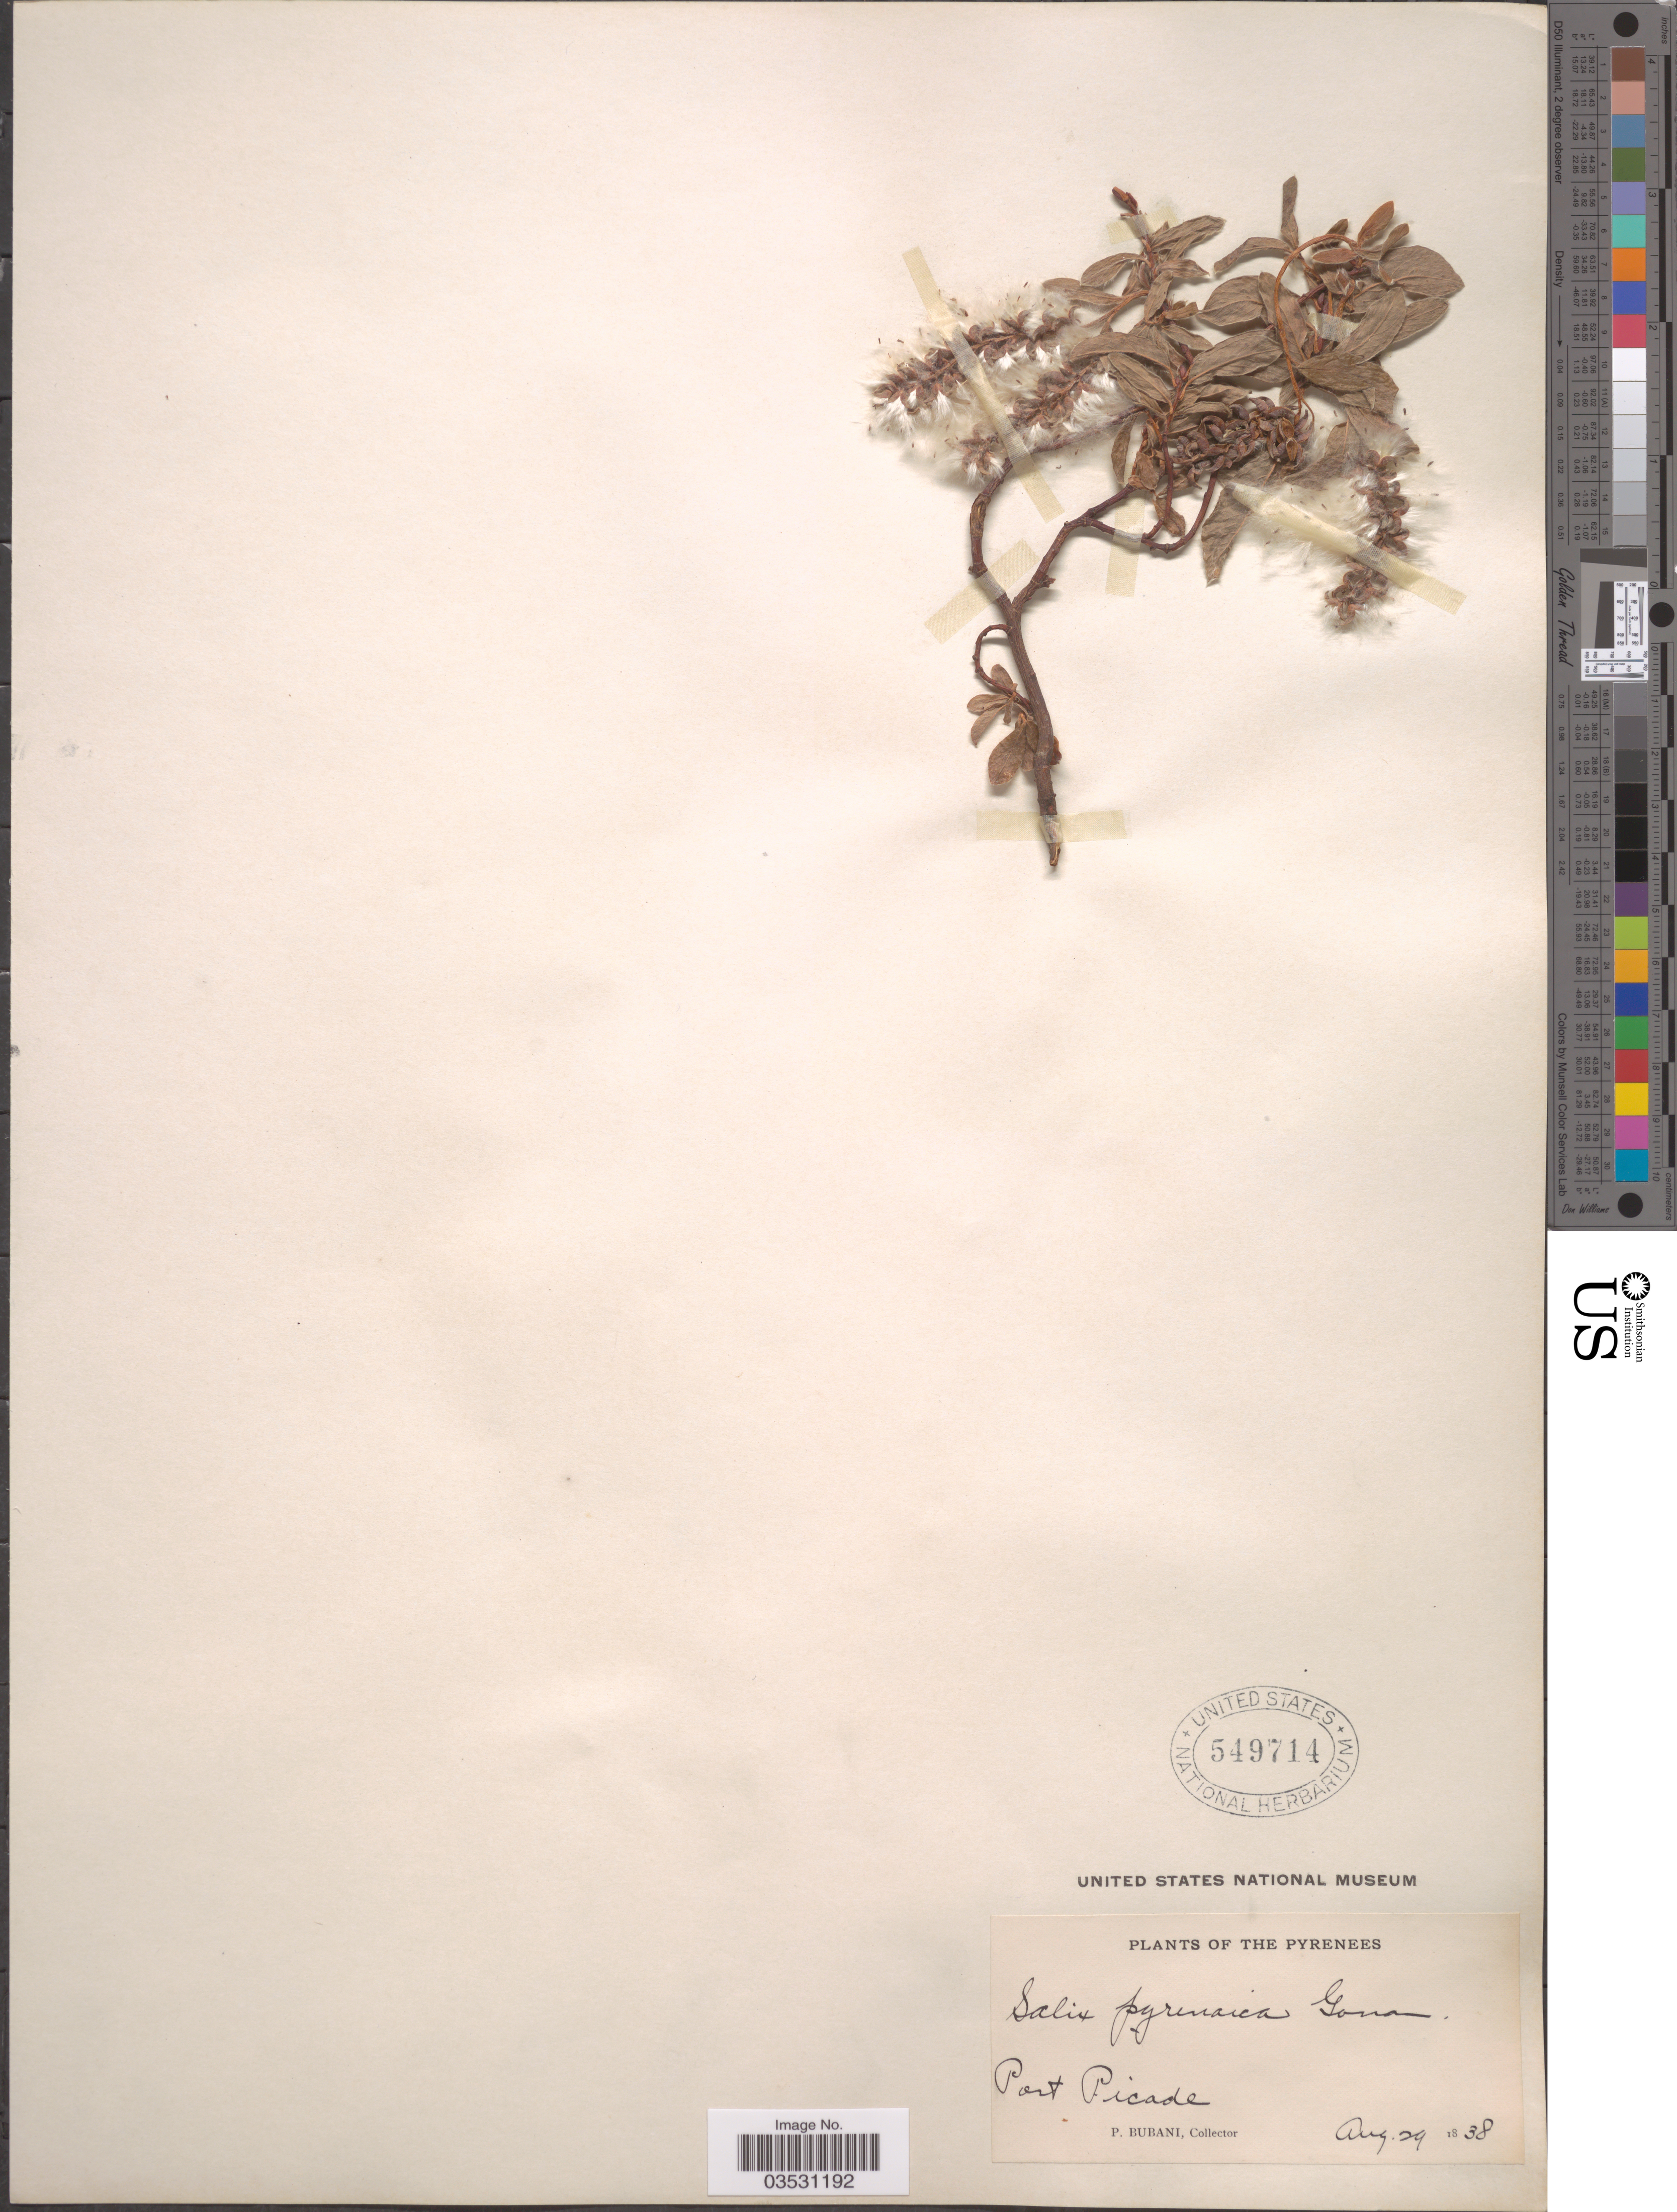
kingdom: Plantae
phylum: Tracheophyta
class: Magnoliopsida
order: Malpighiales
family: Salicaceae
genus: Salix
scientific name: Salix pyrenaica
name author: Gouan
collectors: P. Bubani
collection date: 1838-08-29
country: France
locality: The Pyrenees. Port Picade.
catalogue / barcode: US 549714